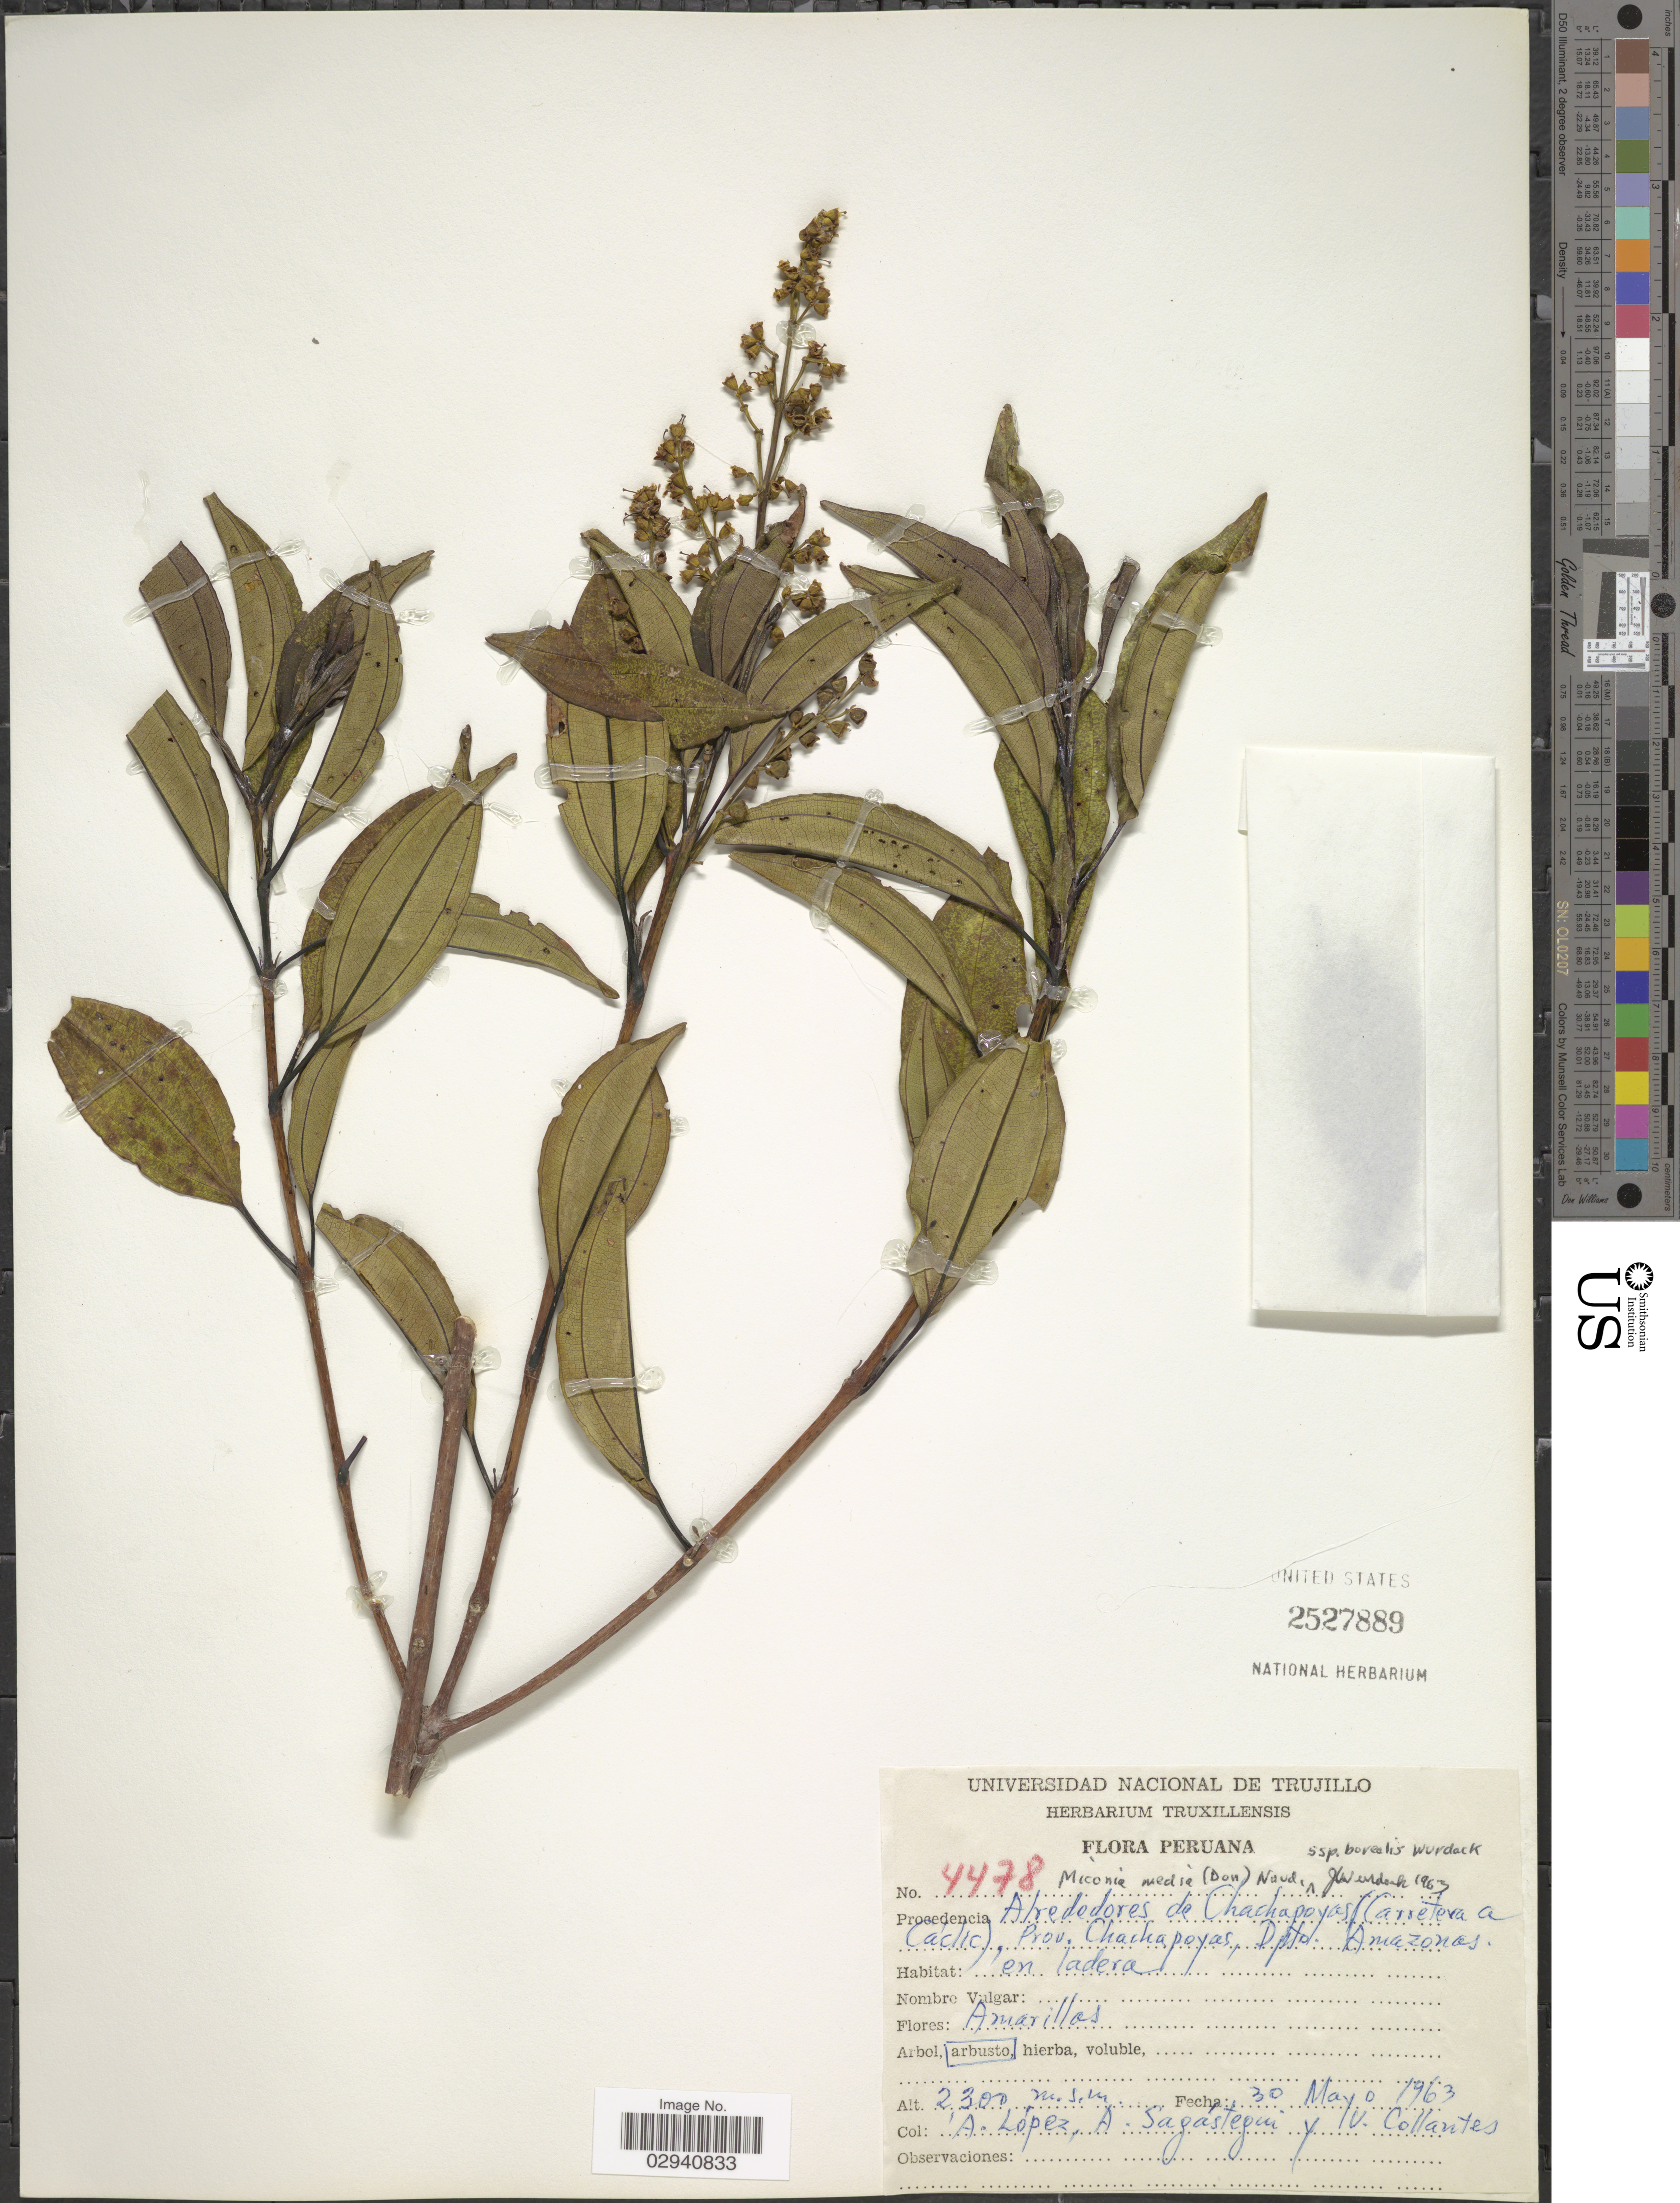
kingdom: Plantae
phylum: Tracheophyta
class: Magnoliopsida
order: Myrtales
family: Melastomataceae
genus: Miconia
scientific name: Miconia media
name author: (D. Don) Naudin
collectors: A. López, A. Sagastegui & V. Collantes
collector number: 4478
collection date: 1963-05-30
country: Peru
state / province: Amazonas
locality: Procedencia Alrededores de Chachapoyas (Carretera a Caclic), Prov. Chachapoyas, Dpto. Amazonas.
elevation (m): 2300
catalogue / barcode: US 2527889